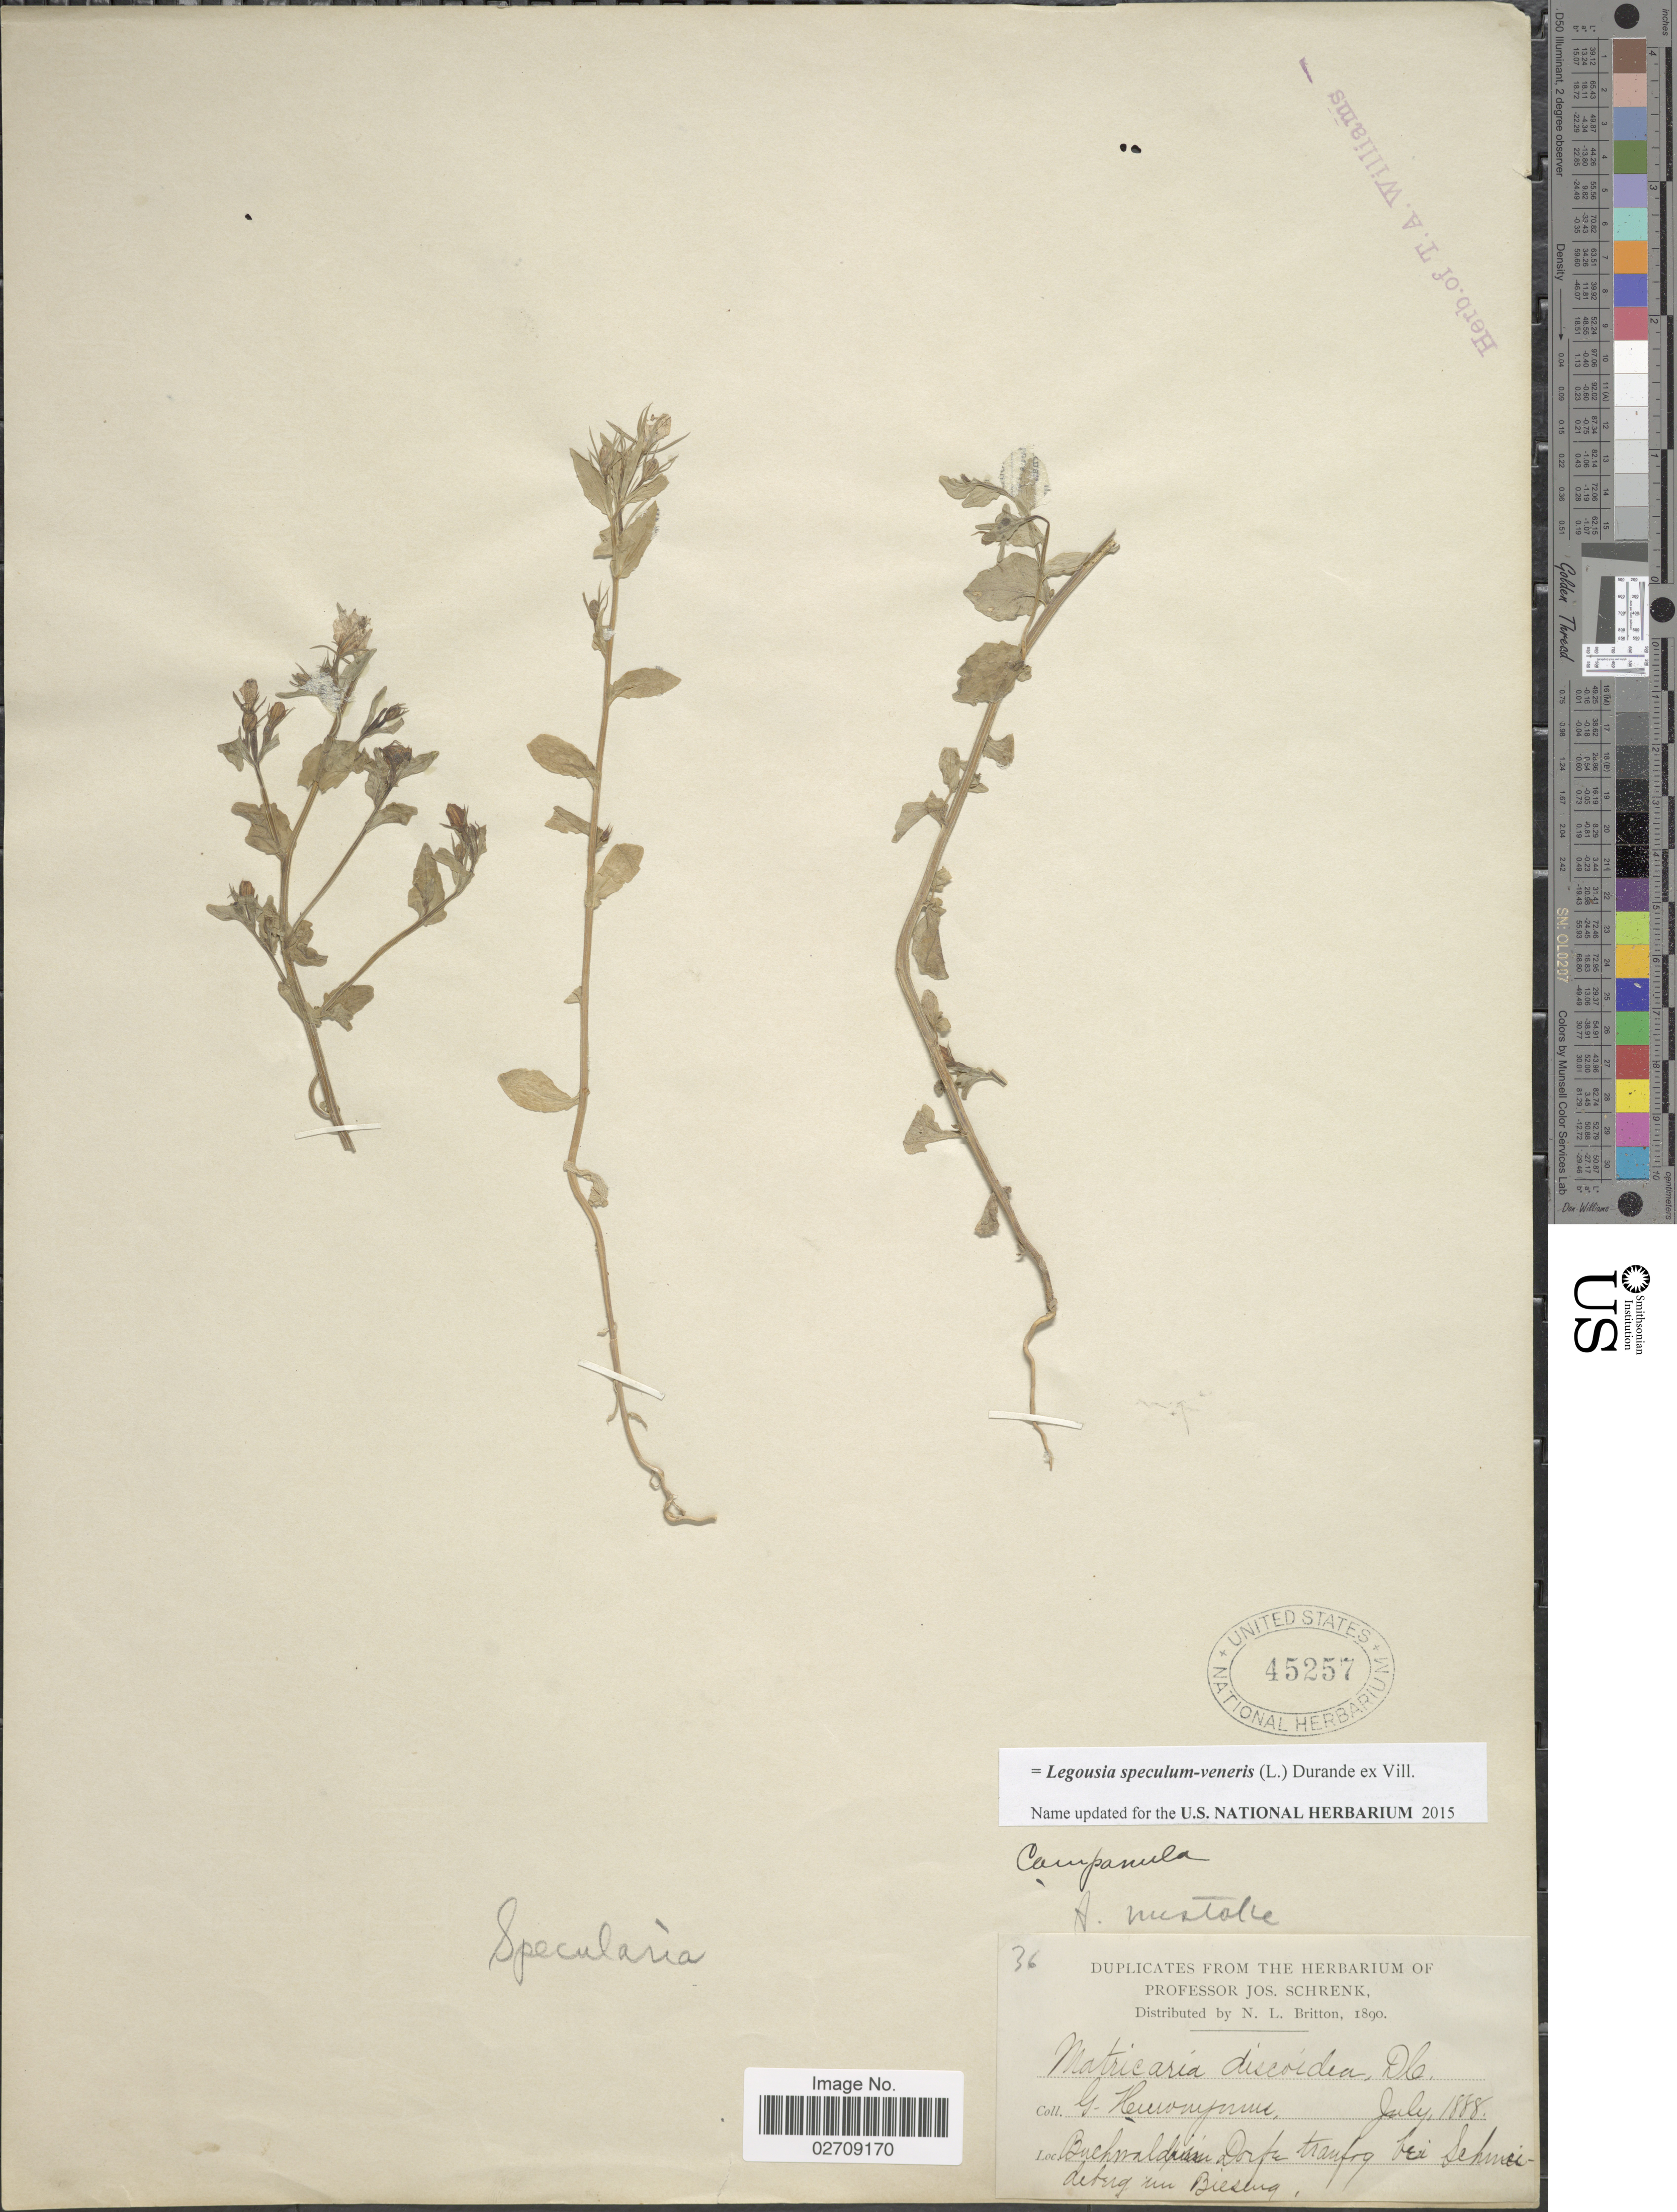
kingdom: Plantae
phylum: Tracheophyta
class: Magnoliopsida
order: Asterales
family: Campanulaceae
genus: Legousia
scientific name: Legousia speculum-veneris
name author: (L.) Chaix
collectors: G. H. Hieronymus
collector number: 36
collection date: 1888-07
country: Germany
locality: Buchwalden Dorfe traufig bei Schmiedeberg in Biesling [interpreted]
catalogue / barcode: US 45257